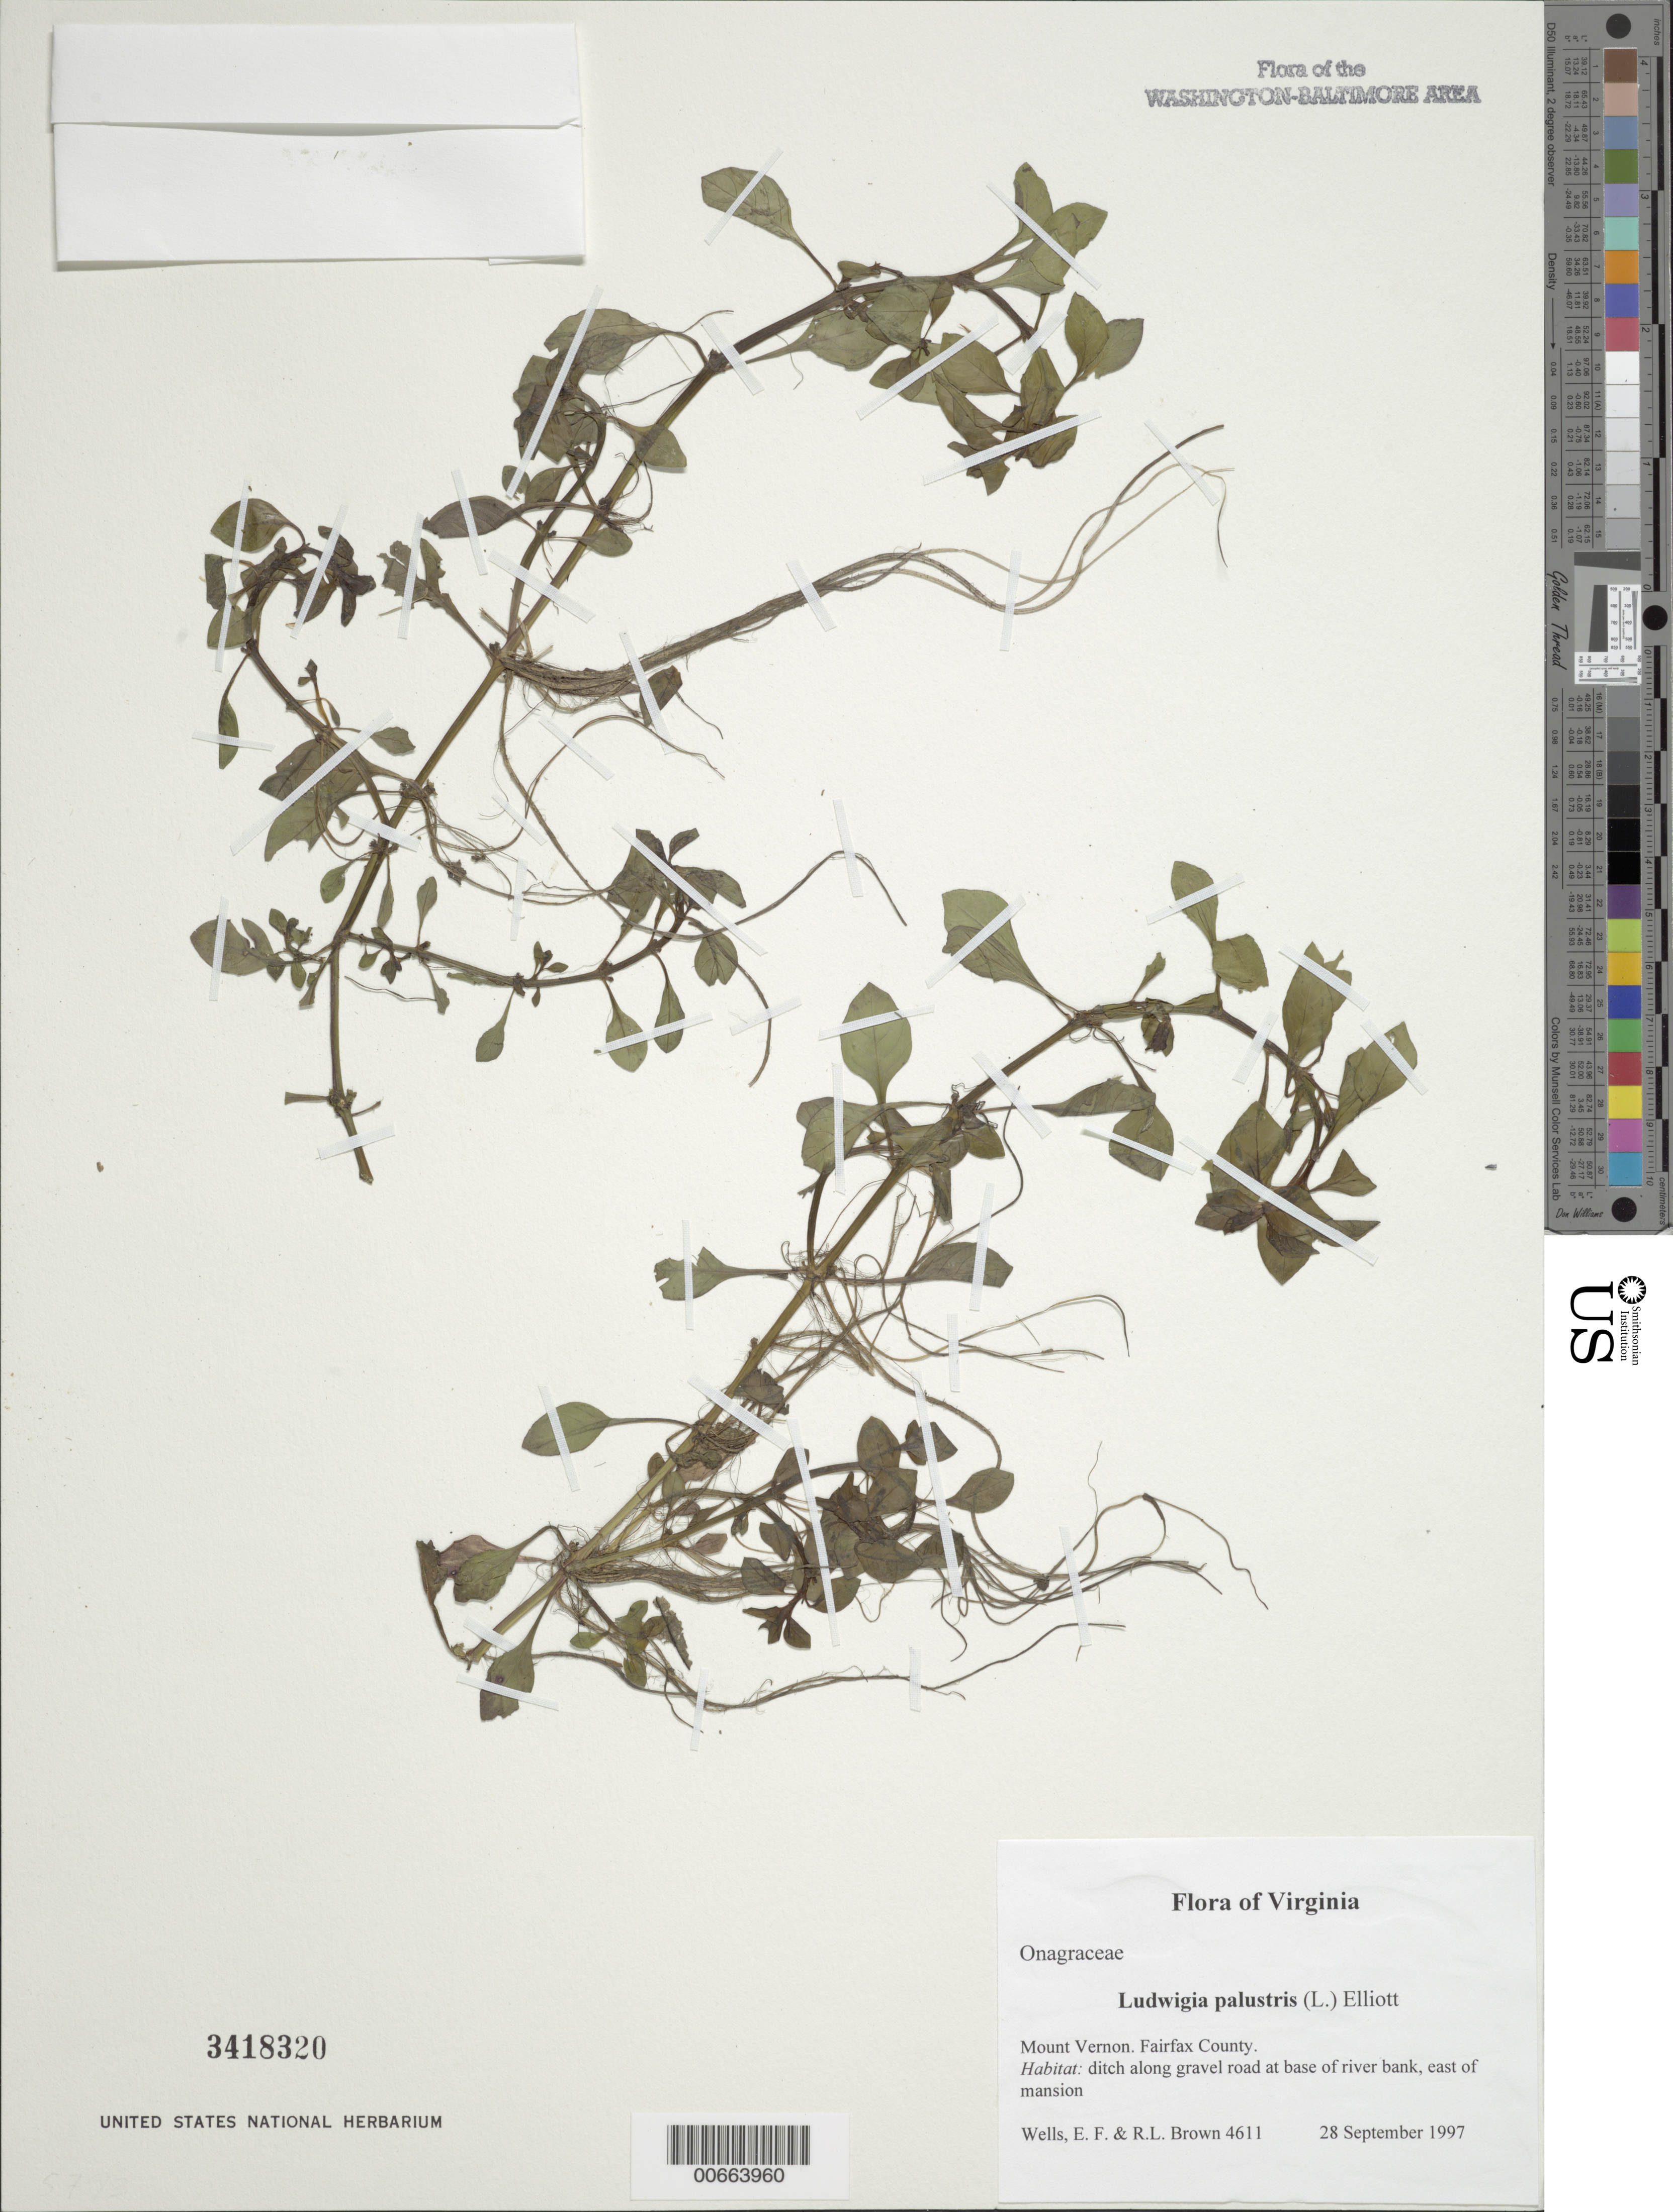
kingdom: Plantae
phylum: Tracheophyta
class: Magnoliopsida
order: Myrtales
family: Onagraceae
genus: Ludwigia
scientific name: Ludwigia palustris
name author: (L.) Elliott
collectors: E. F. Wells & R. L. Brown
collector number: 4611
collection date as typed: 28 Sep 1997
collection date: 1997-09-28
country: United States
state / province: Virginia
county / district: Fairfax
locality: Mount Vernon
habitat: ditch along gravel road at base of river bank, east of mansion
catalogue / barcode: US 3418320